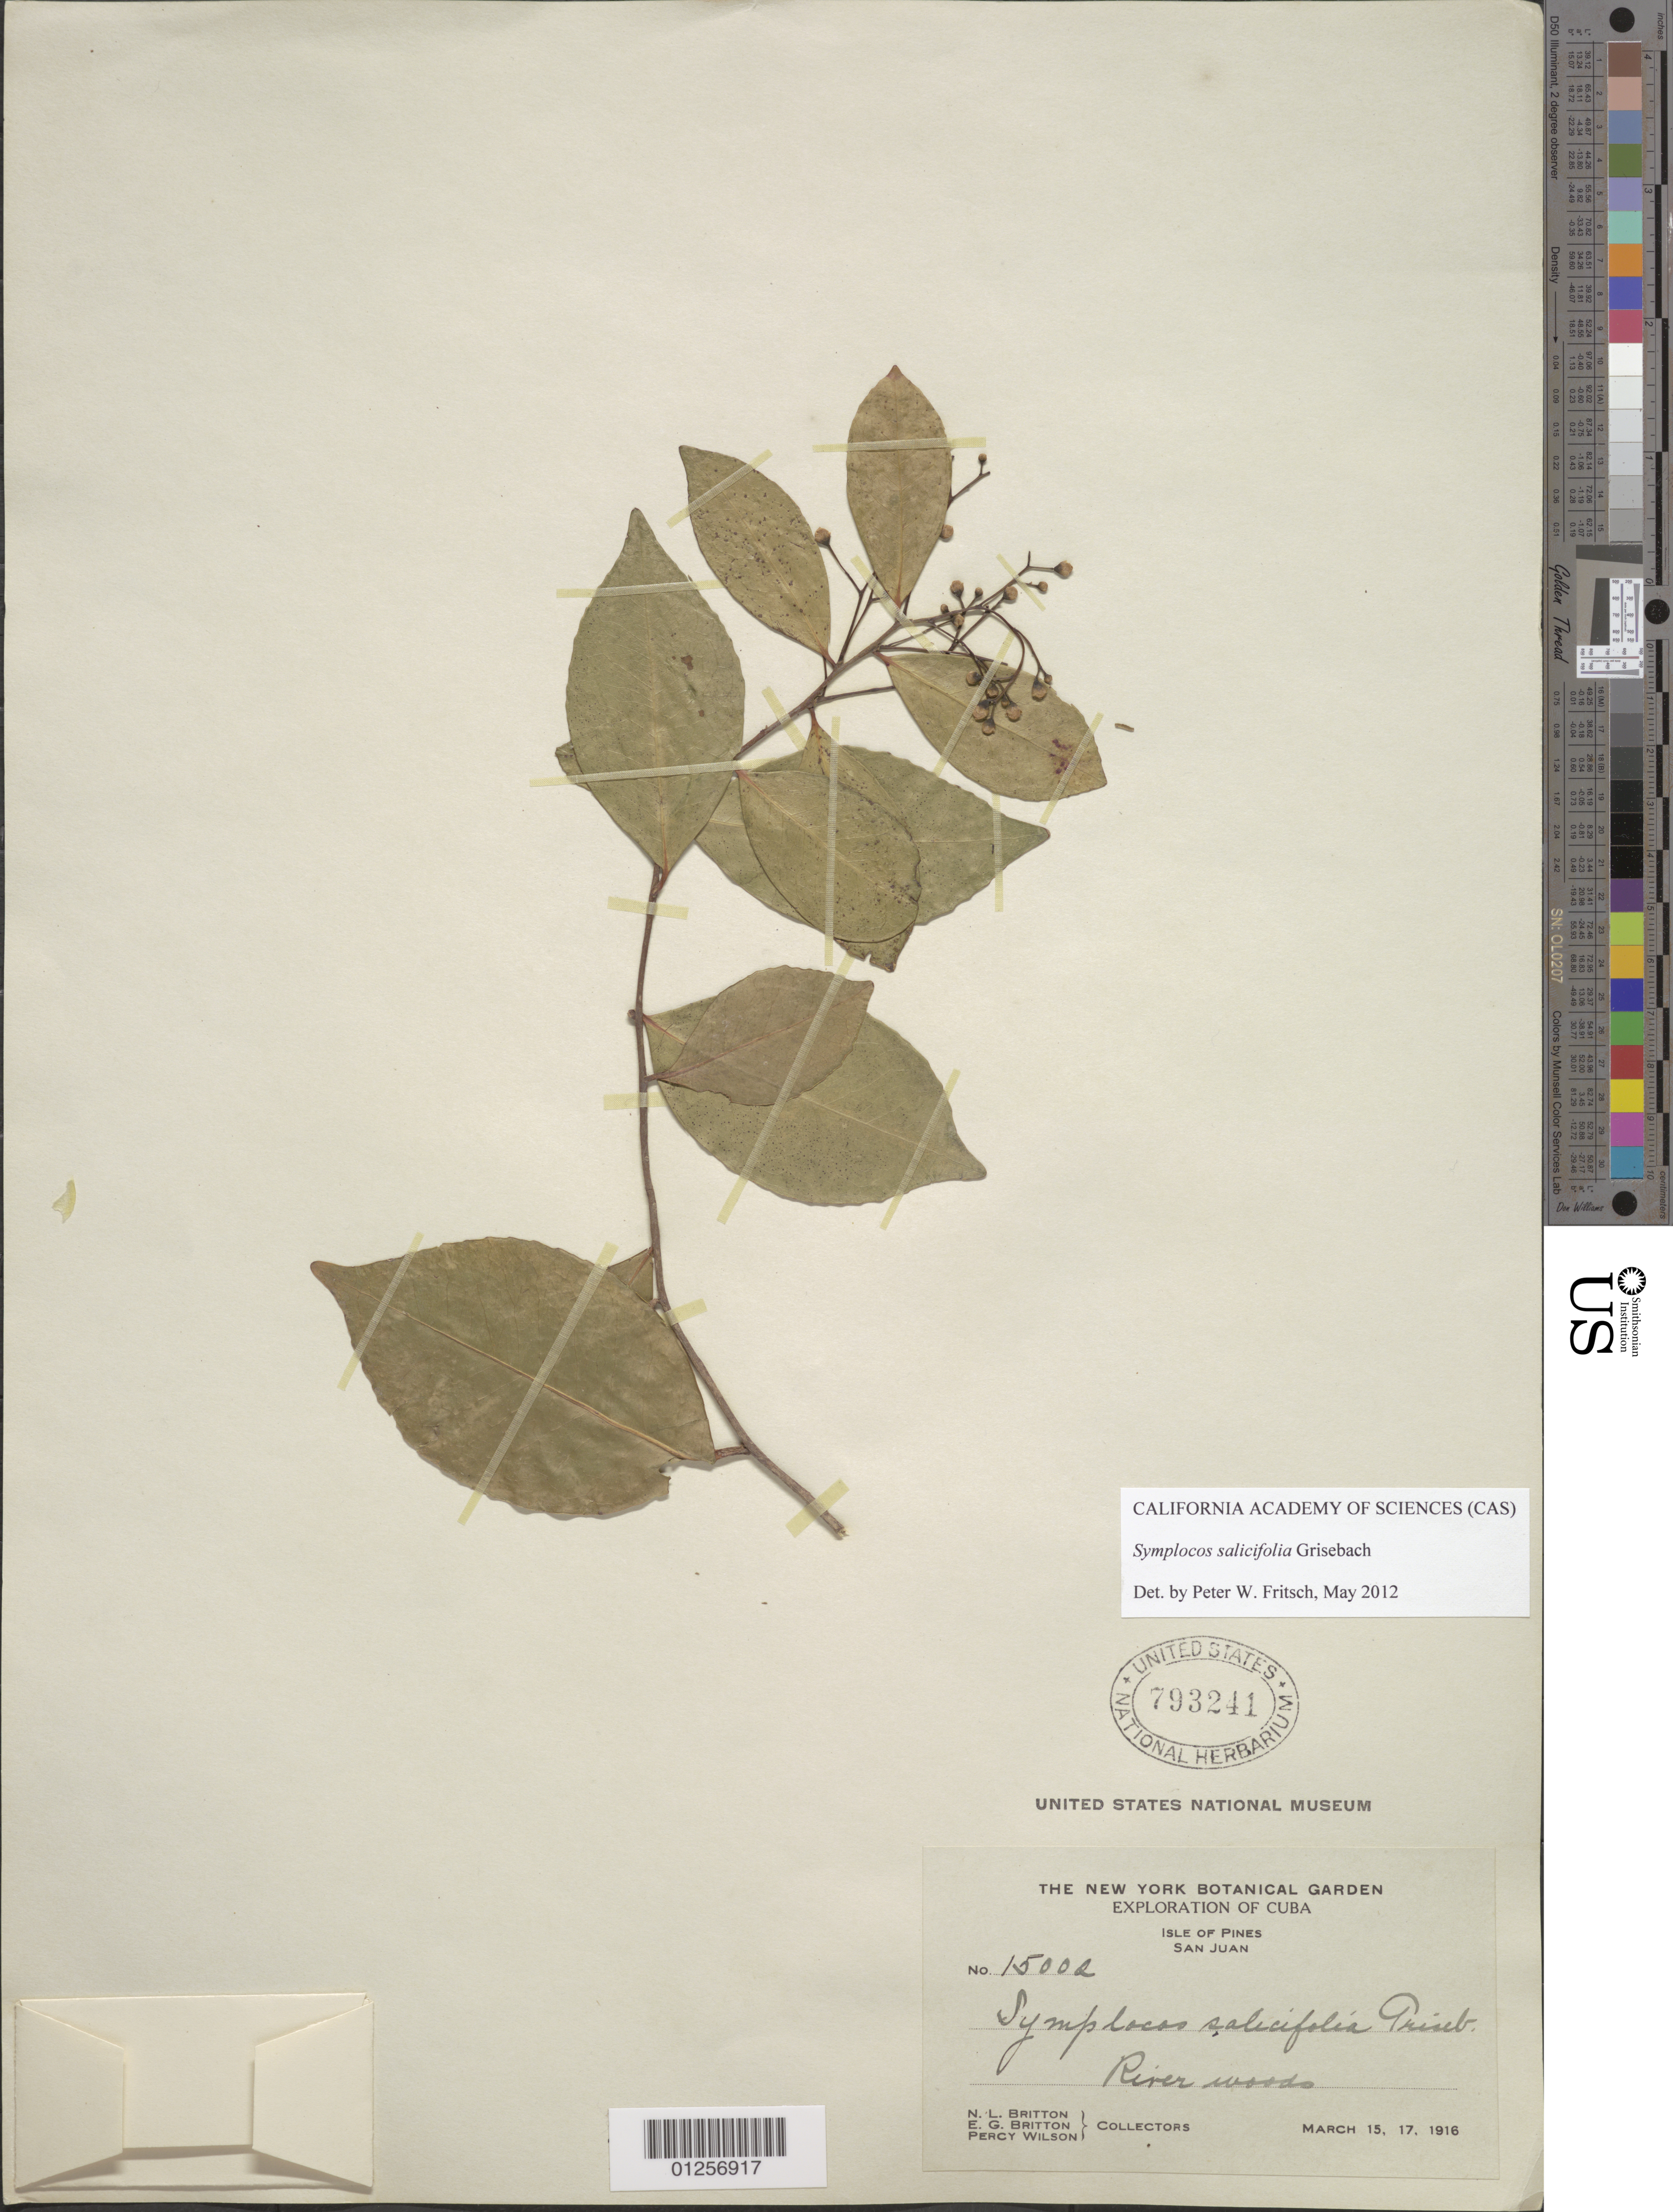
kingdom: Plantae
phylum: Tracheophyta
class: Magnoliopsida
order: Ericales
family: Symplocaceae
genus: Symplocos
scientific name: Symplocos salicifolia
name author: Griseb.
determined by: Fritsch, Peter W.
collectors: N. Britton, E. G. Britton & P. Wilson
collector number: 15002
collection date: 1916-03-15,1916-03-17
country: Cuba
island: Isla de la Juventud (Isle of Pines)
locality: San Juan.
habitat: River woods.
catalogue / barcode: US 793241